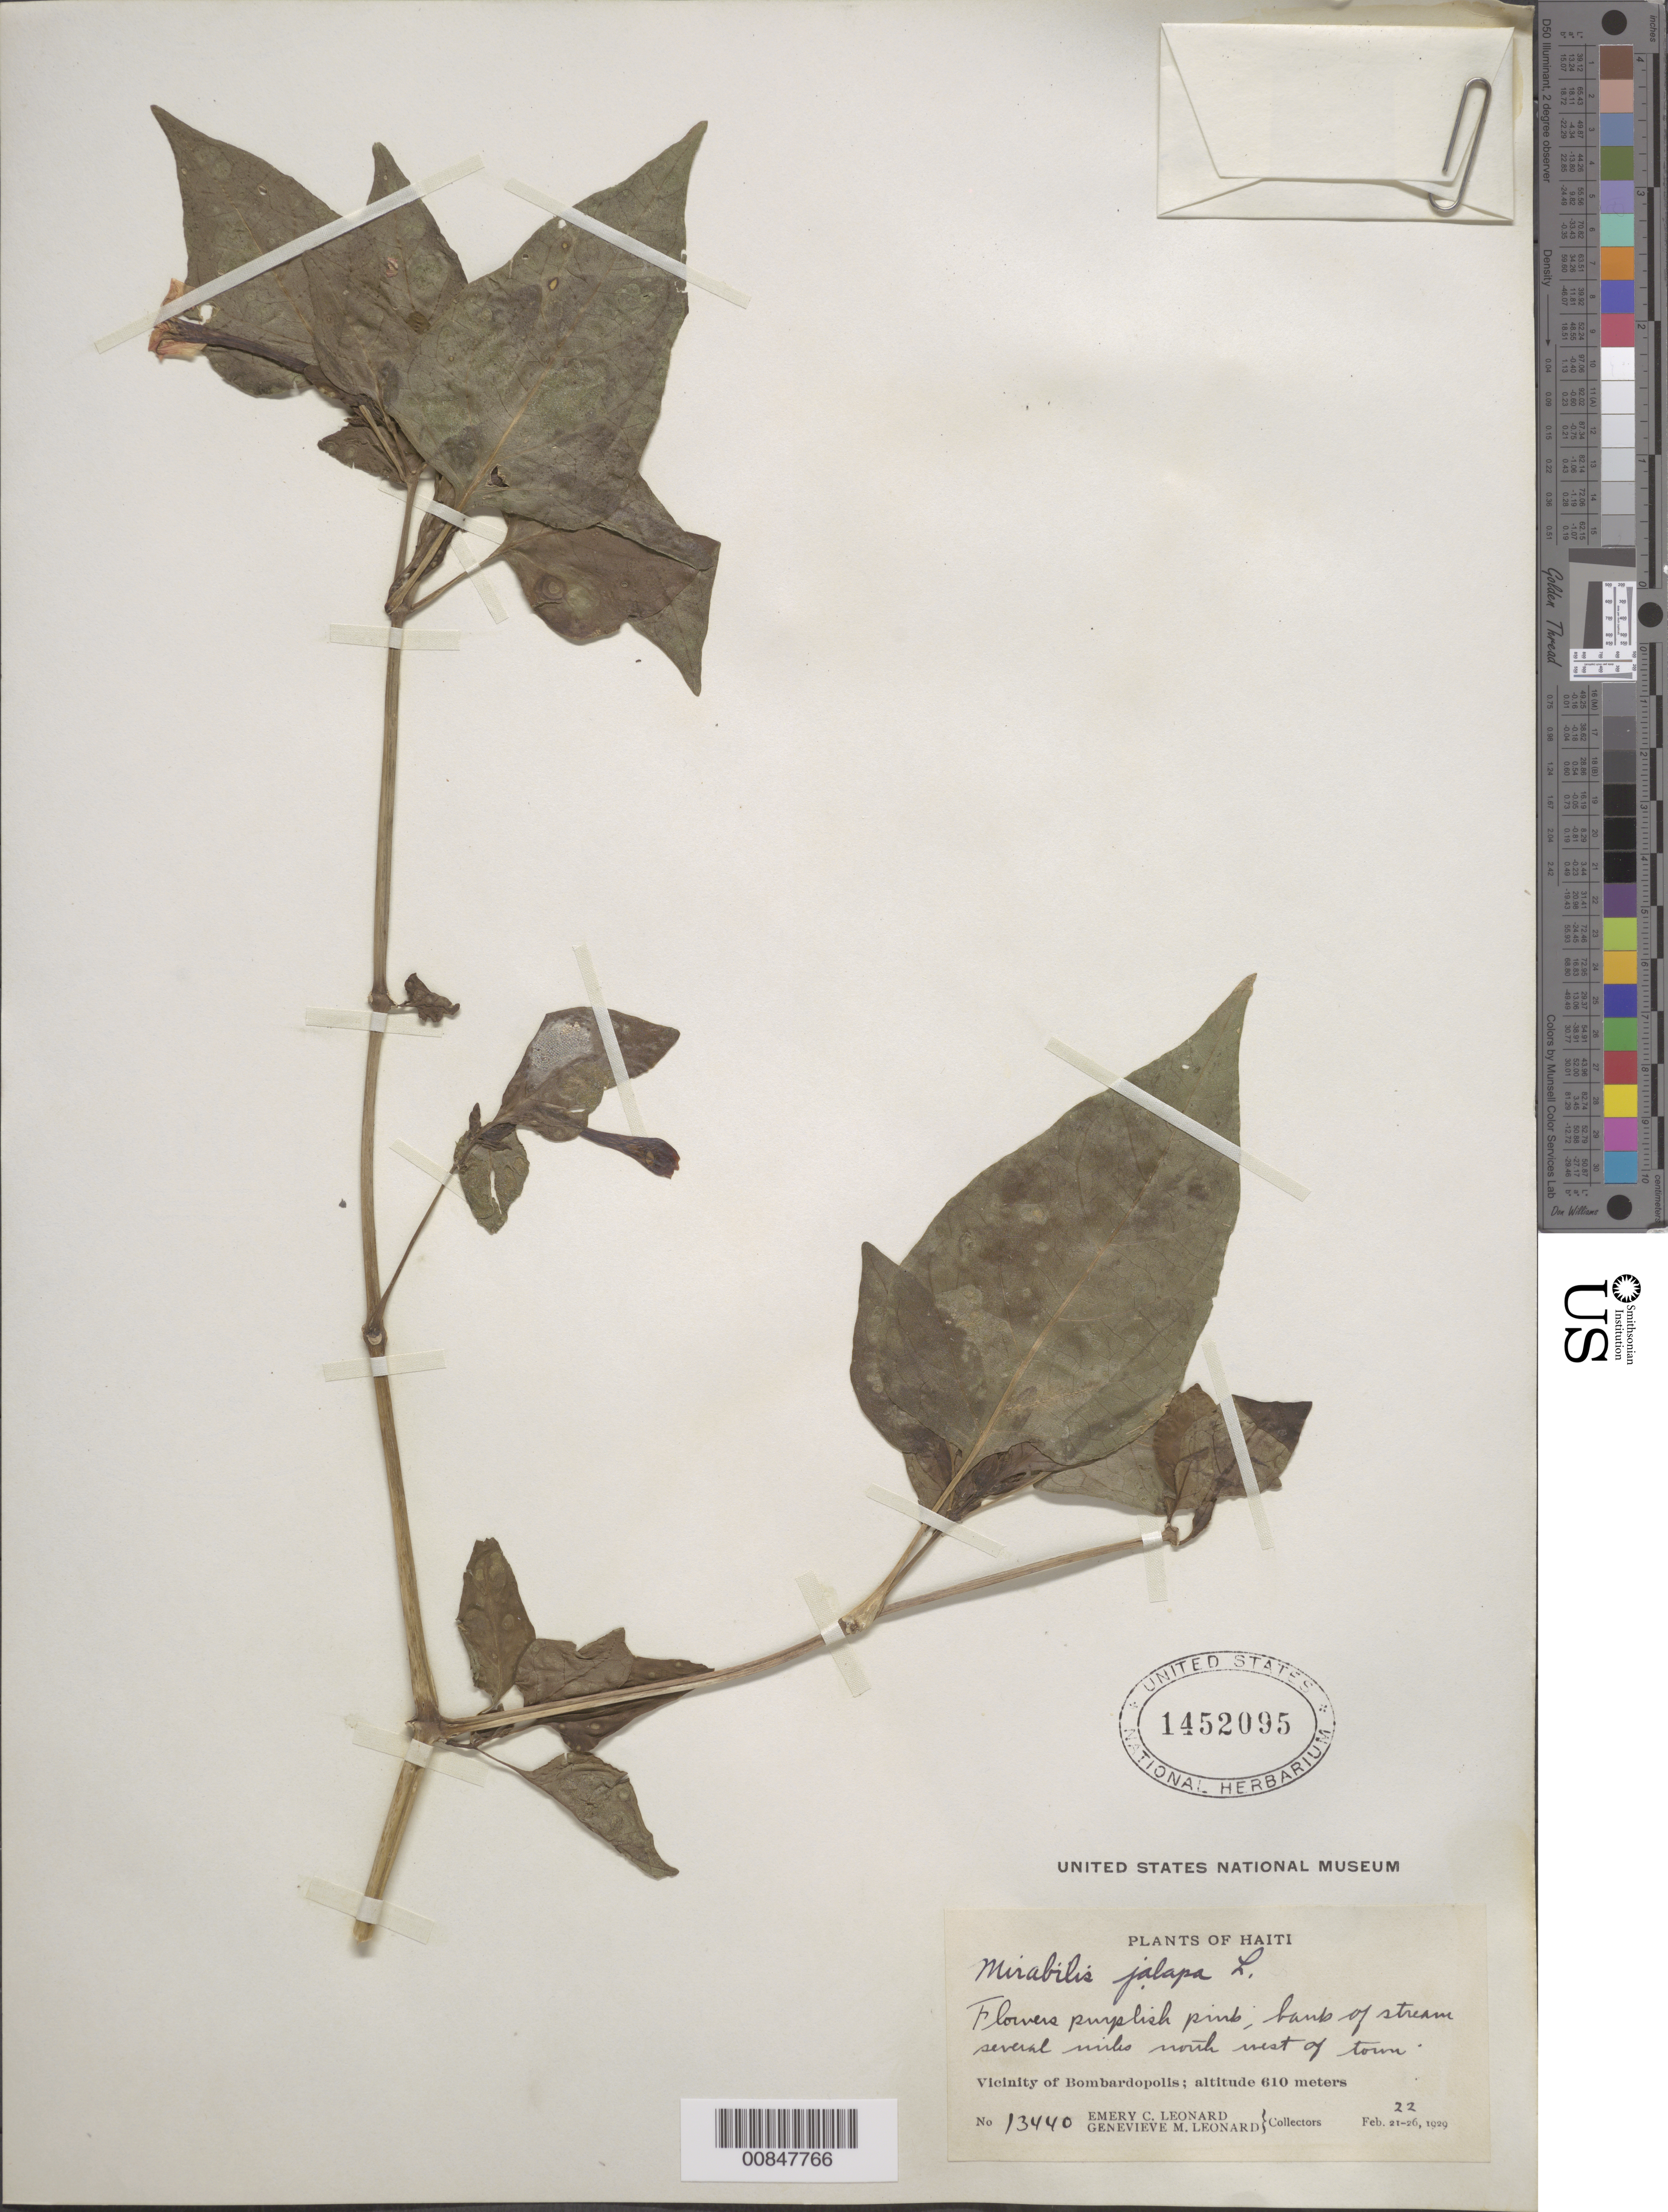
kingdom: Plantae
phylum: Tracheophyta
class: Magnoliopsida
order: Caryophyllales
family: Nyctaginaceae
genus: Mirabilis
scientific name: Mirabilis jalapa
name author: L.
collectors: E. C. Leonard & G. M. Leonard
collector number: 13440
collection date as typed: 22 Feb 1929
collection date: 1929-02-22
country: Haiti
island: Hispaniola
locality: Vicinity of Bombardopolis. Several miles north west of Town.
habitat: Bank of stream.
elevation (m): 610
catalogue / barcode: US 1452095